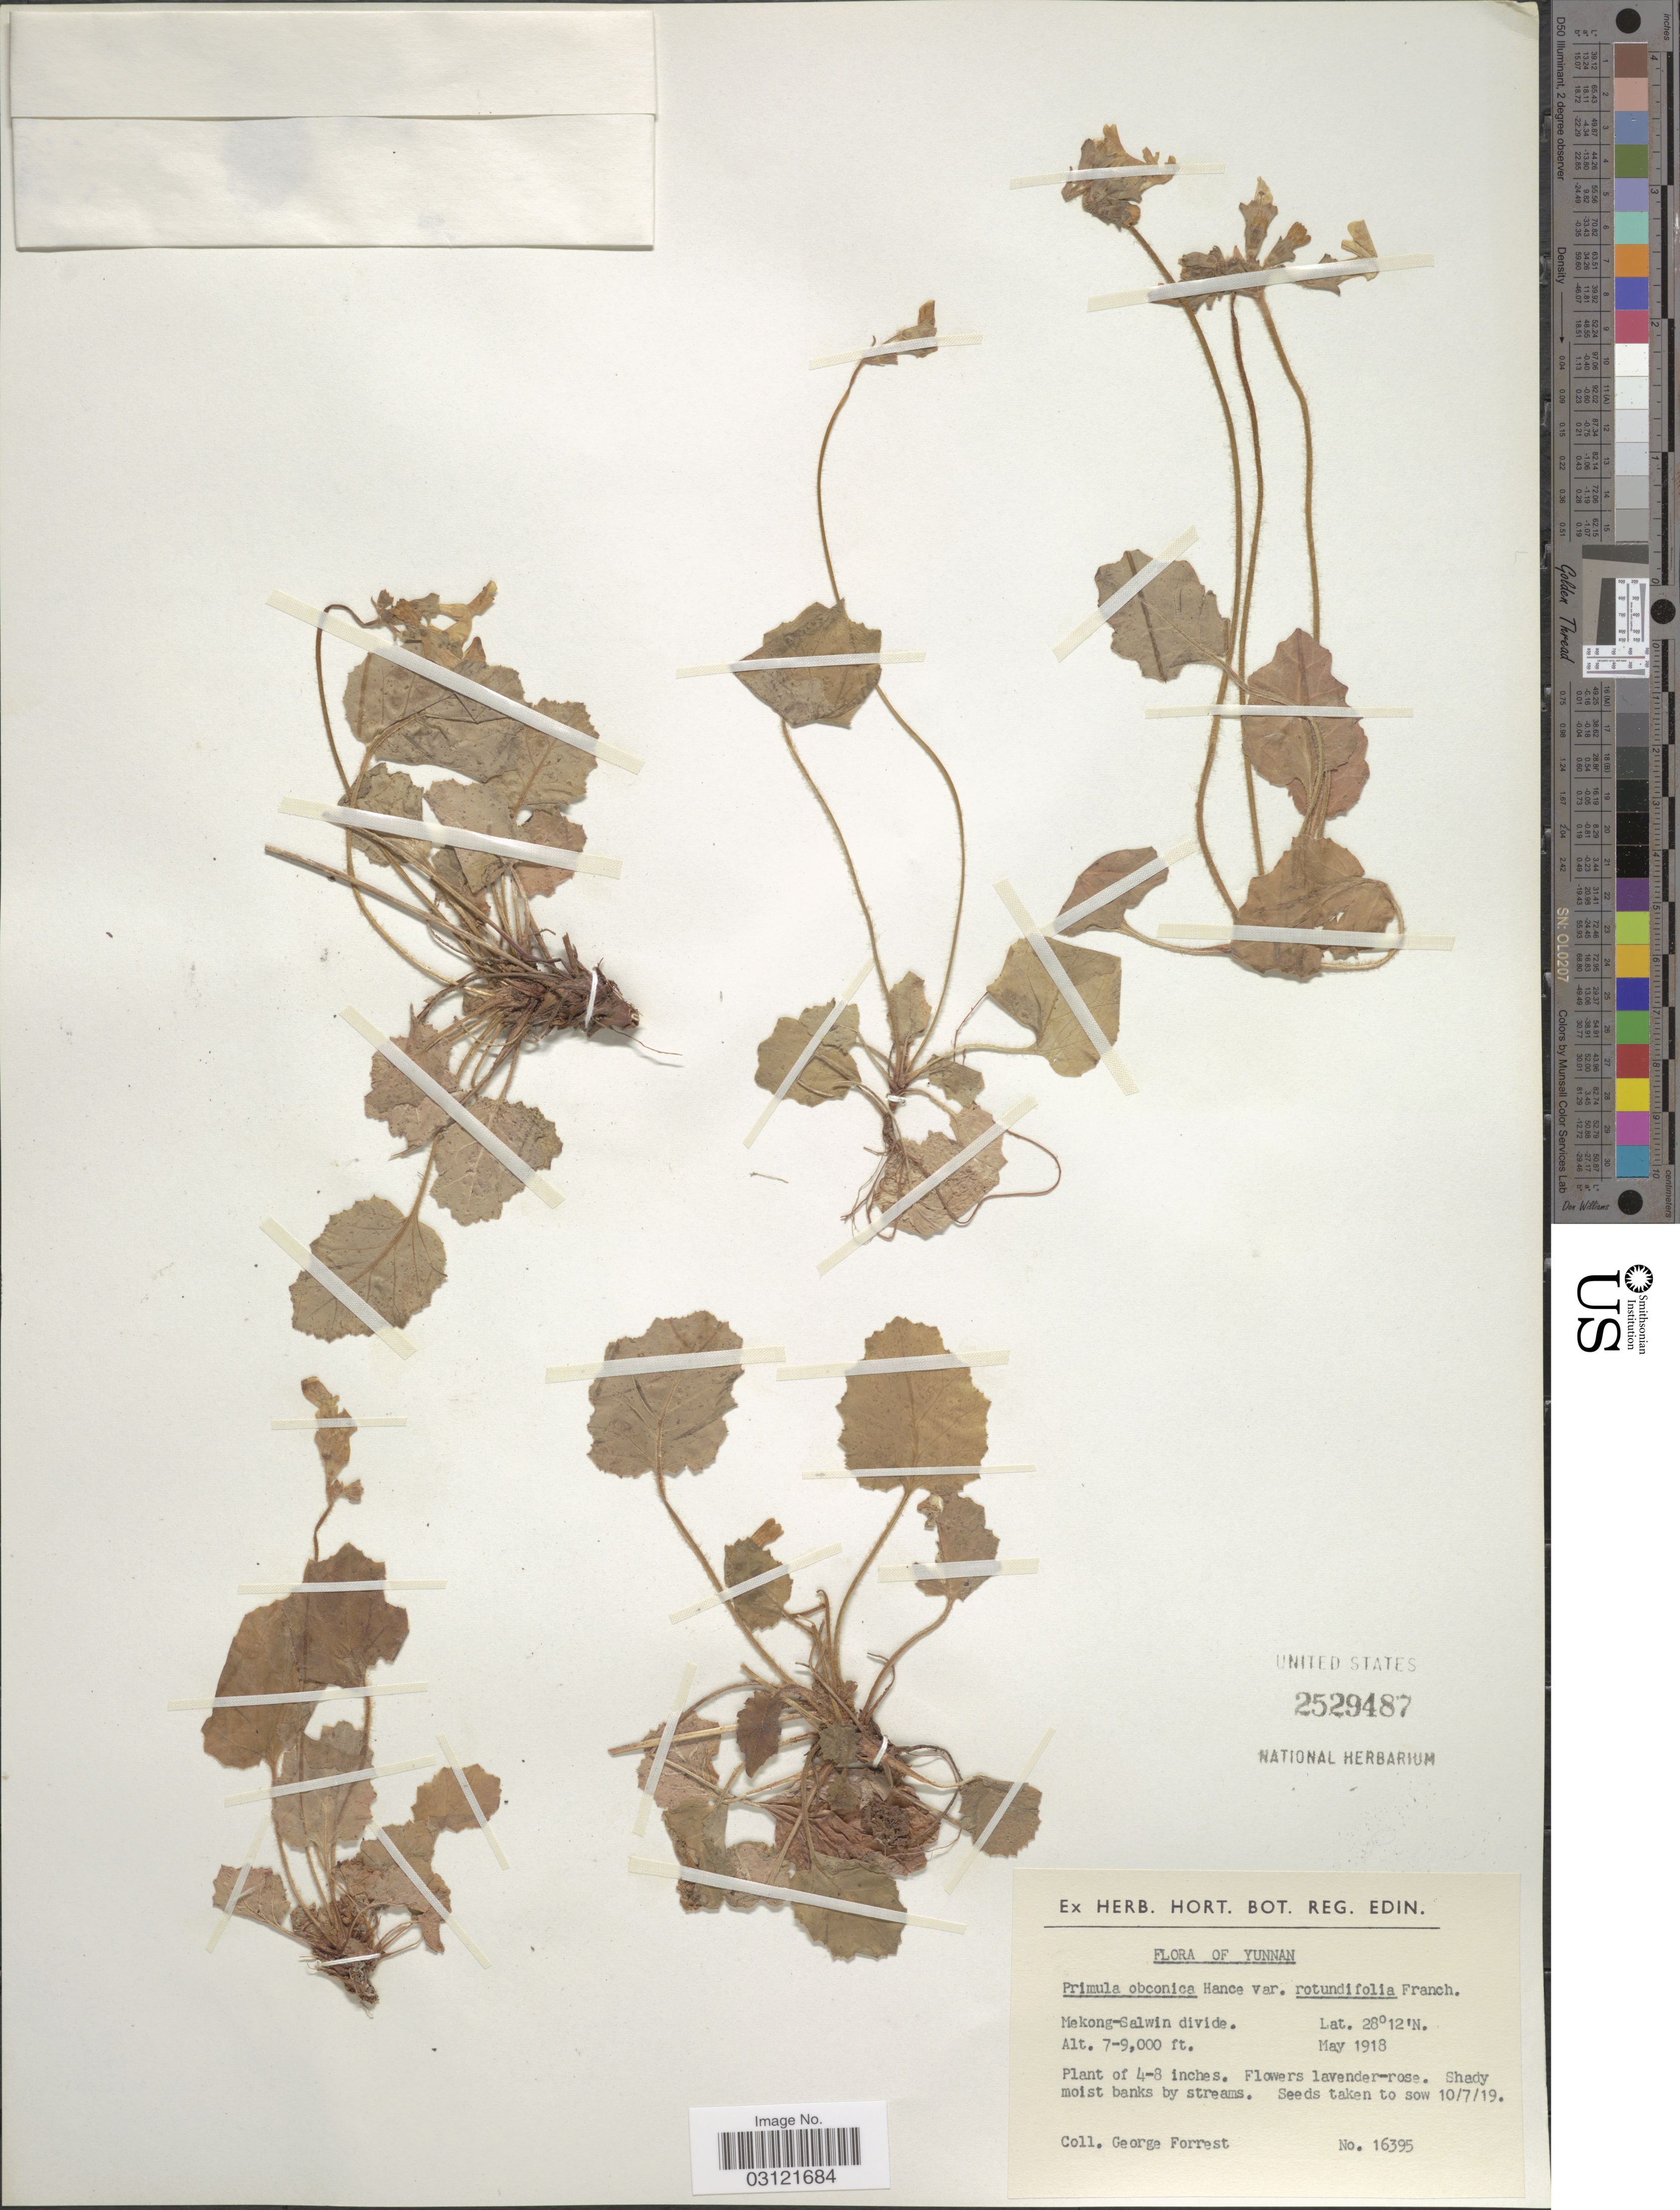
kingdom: Plantae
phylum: Tracheophyta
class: Magnoliopsida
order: Ericales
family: Primulaceae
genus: Primula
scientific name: Primula obconica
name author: Hance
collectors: G. Forrest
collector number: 16395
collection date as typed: Transcribed d/m/y: 10/7/19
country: China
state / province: Yunnan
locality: Mekong-Salwin divide.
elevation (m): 2134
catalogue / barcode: US 2529487